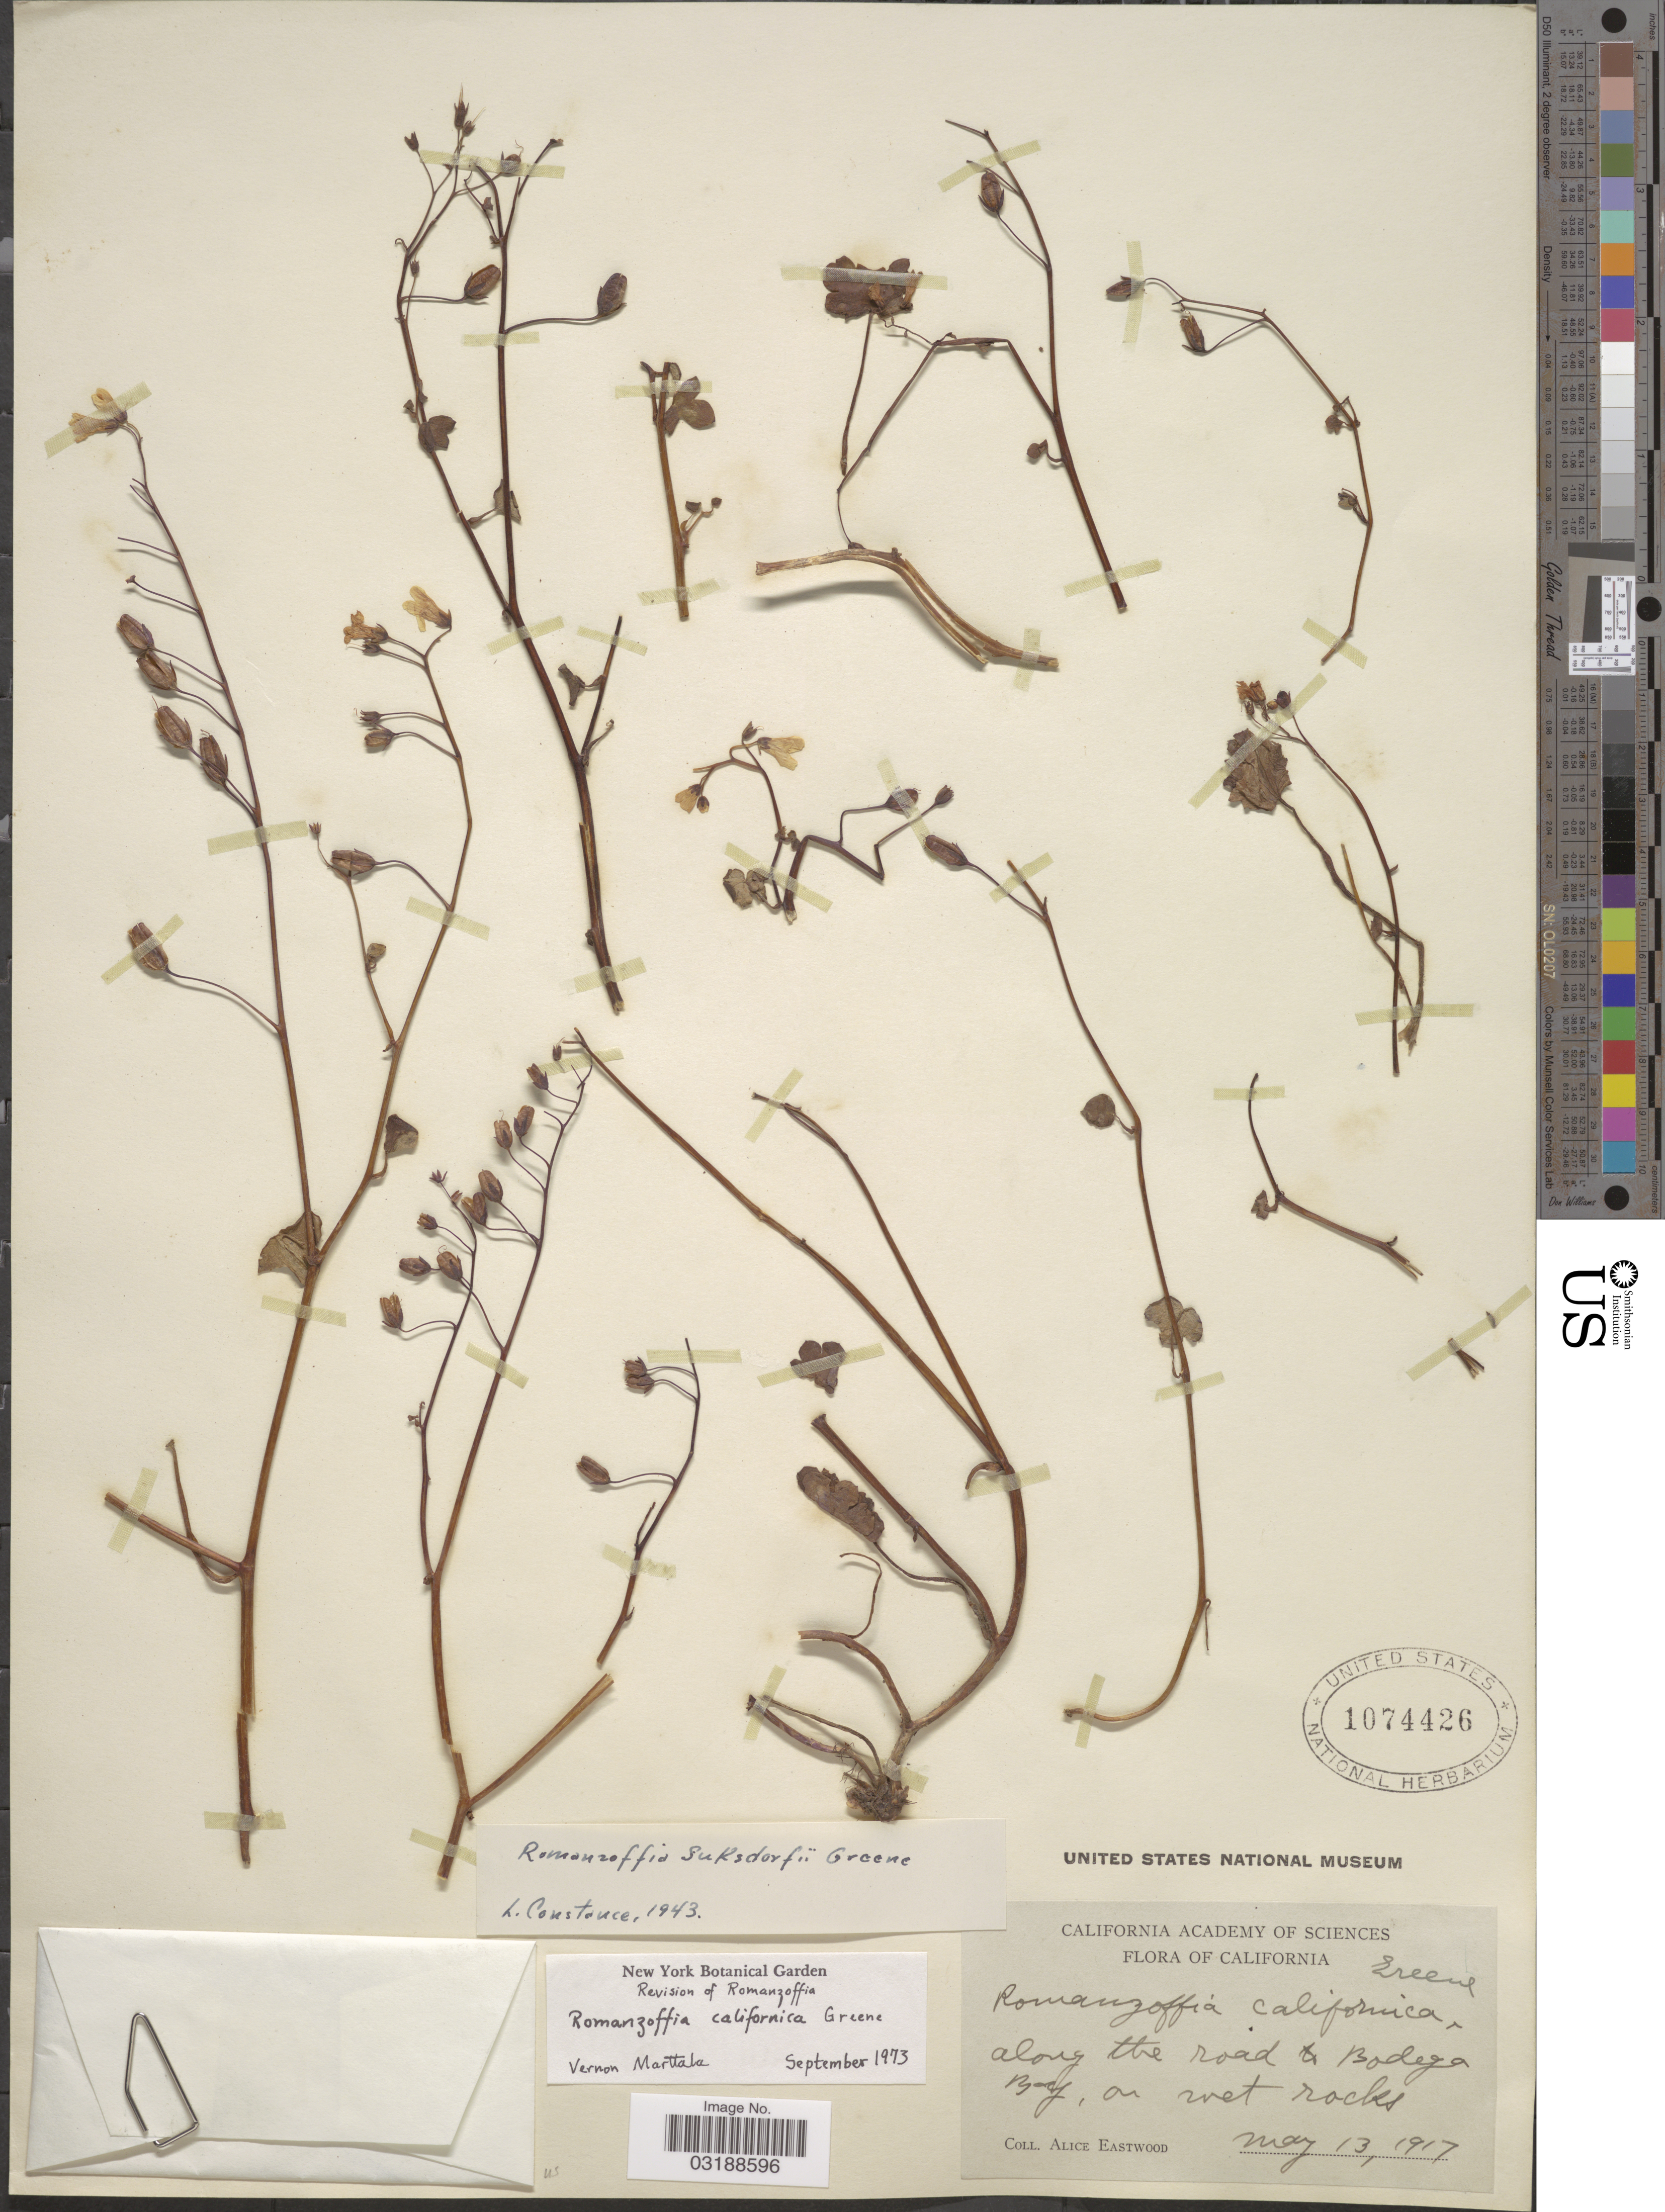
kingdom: Plantae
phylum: Tracheophyta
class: Magnoliopsida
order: Boraginales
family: Hydrophyllaceae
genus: Romanzoffia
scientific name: Romanzoffia californica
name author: Greene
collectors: A. Eastwood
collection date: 1917-05-13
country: United States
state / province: California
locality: Along the road to Bodega Bay, on wet rocks.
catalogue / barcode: US 1074426